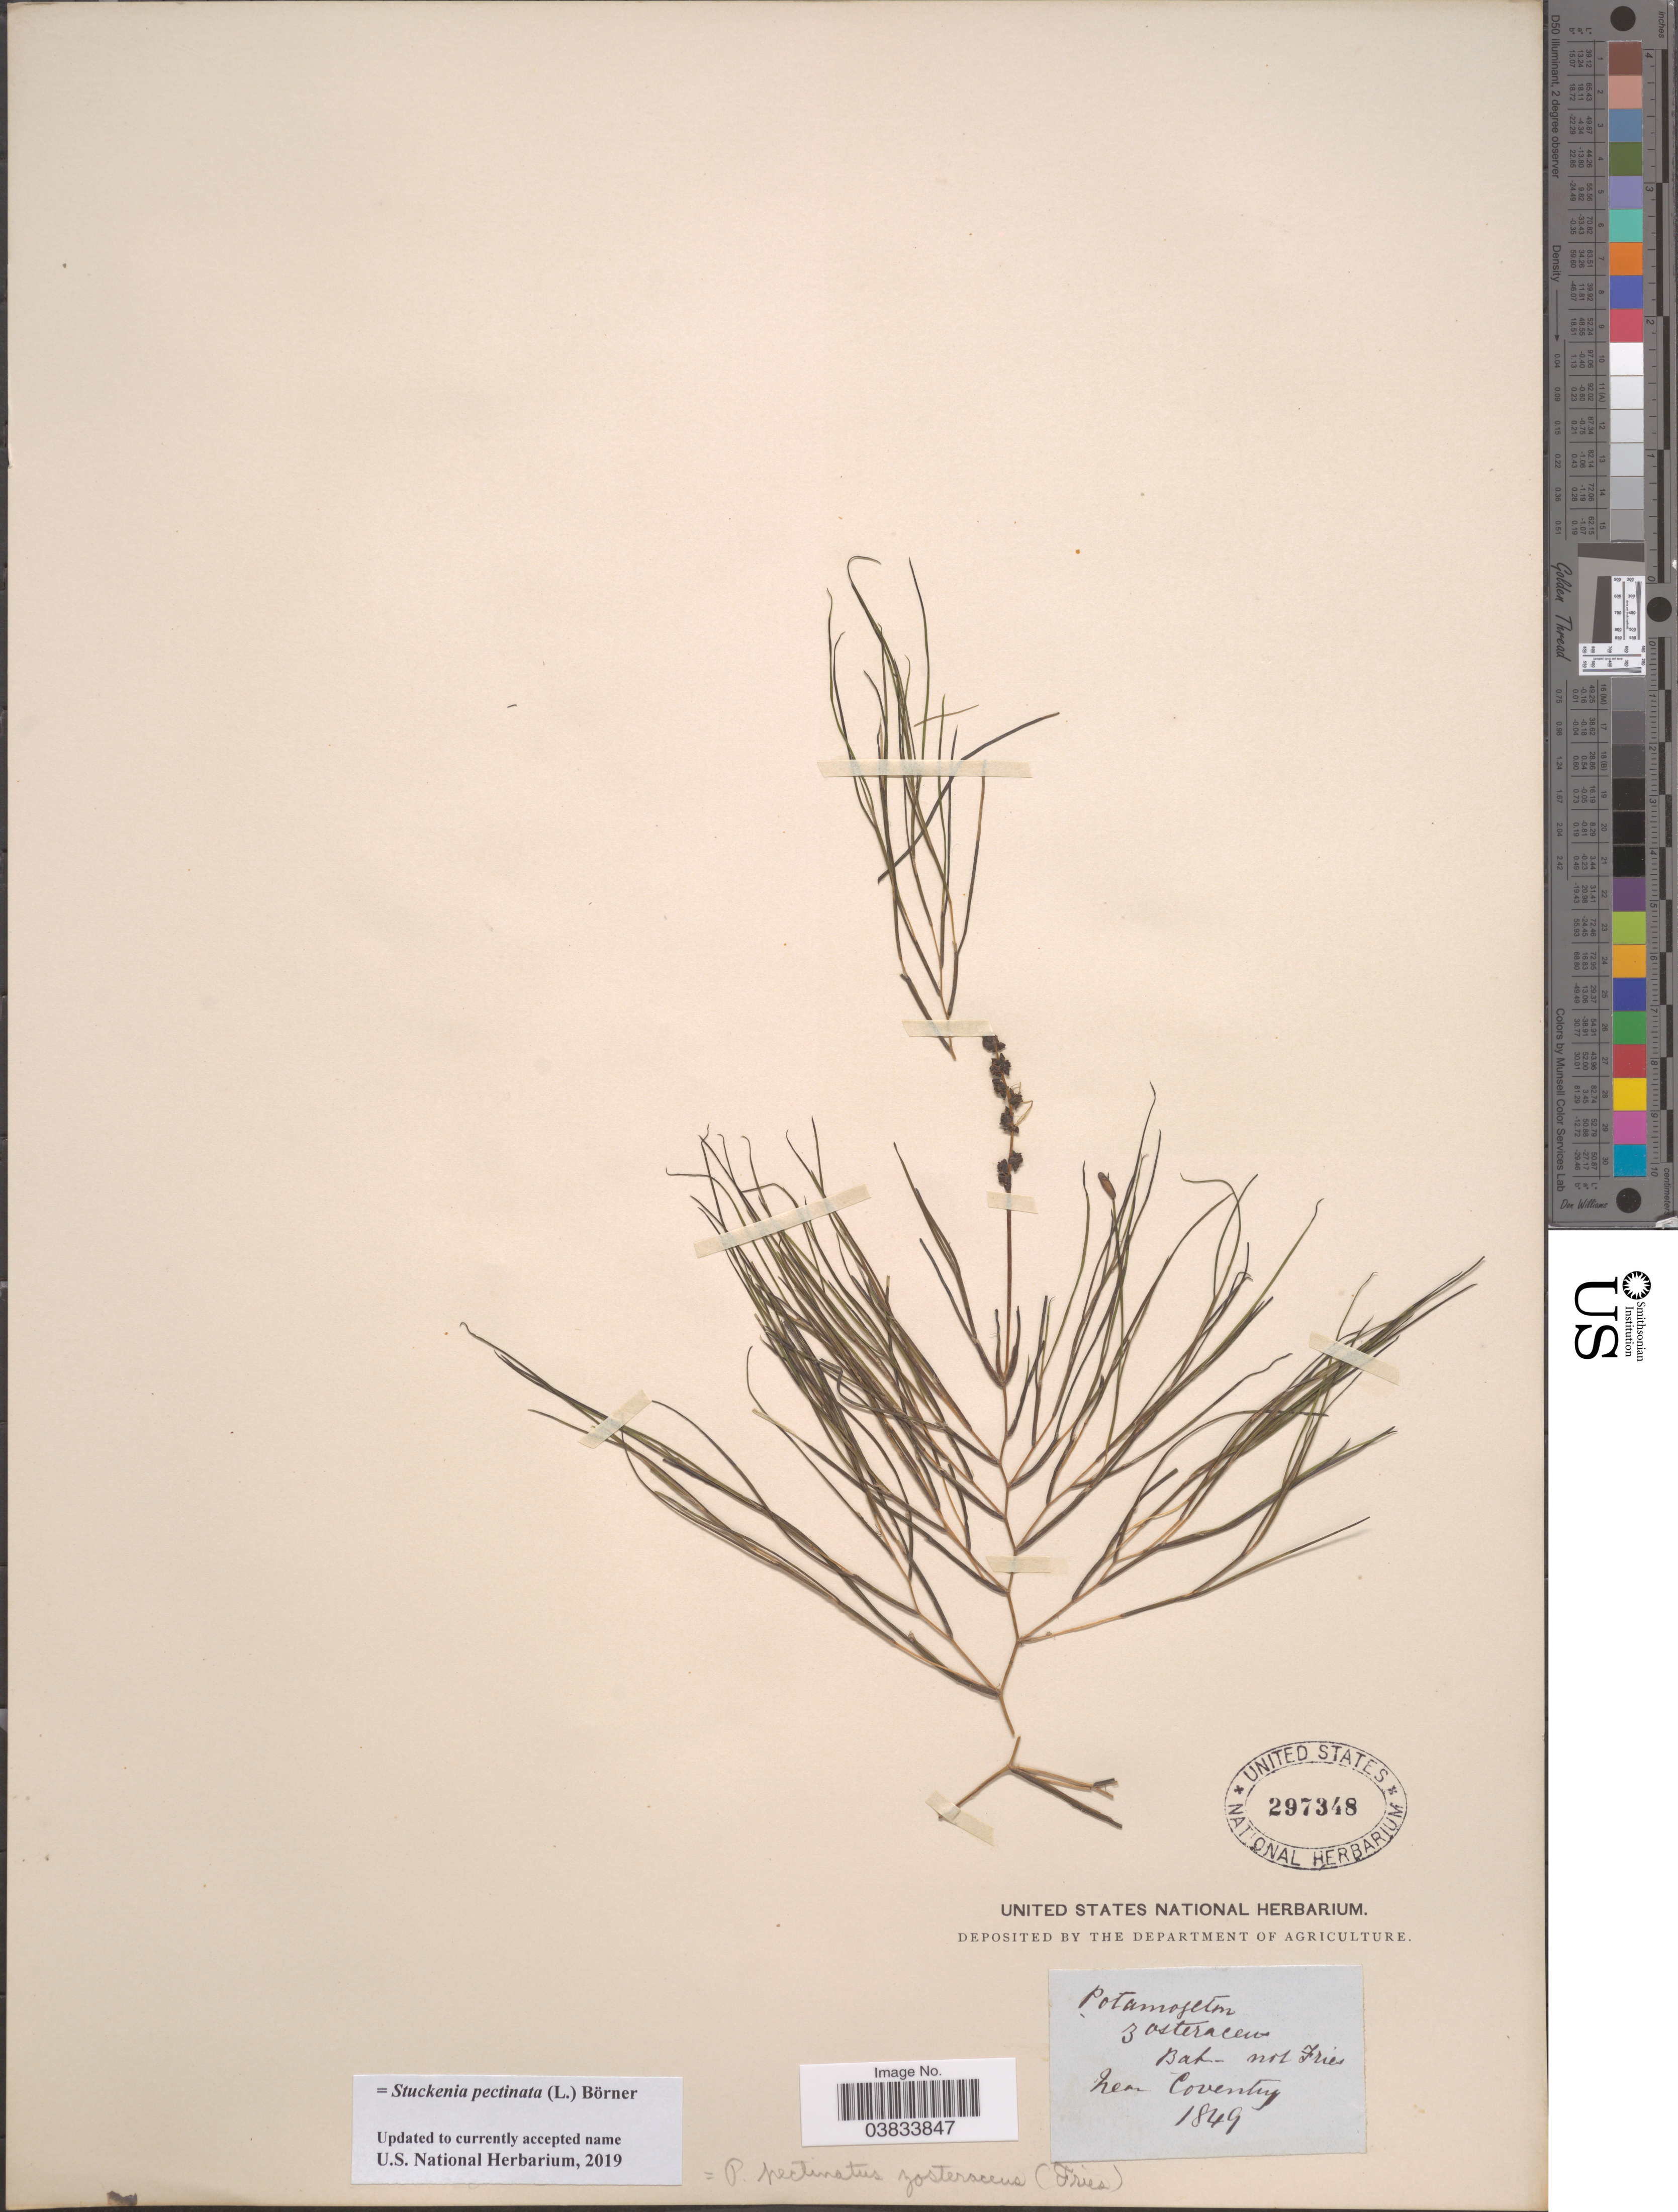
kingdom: Plantae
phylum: Tracheophyta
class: Liliopsida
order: Alismatales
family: Potamogetonaceae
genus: Stuckenia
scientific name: Stuckenia pectinata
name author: (L.) Börner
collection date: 1849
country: United Kingdom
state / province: England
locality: Near Coventry.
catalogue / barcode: US 297348